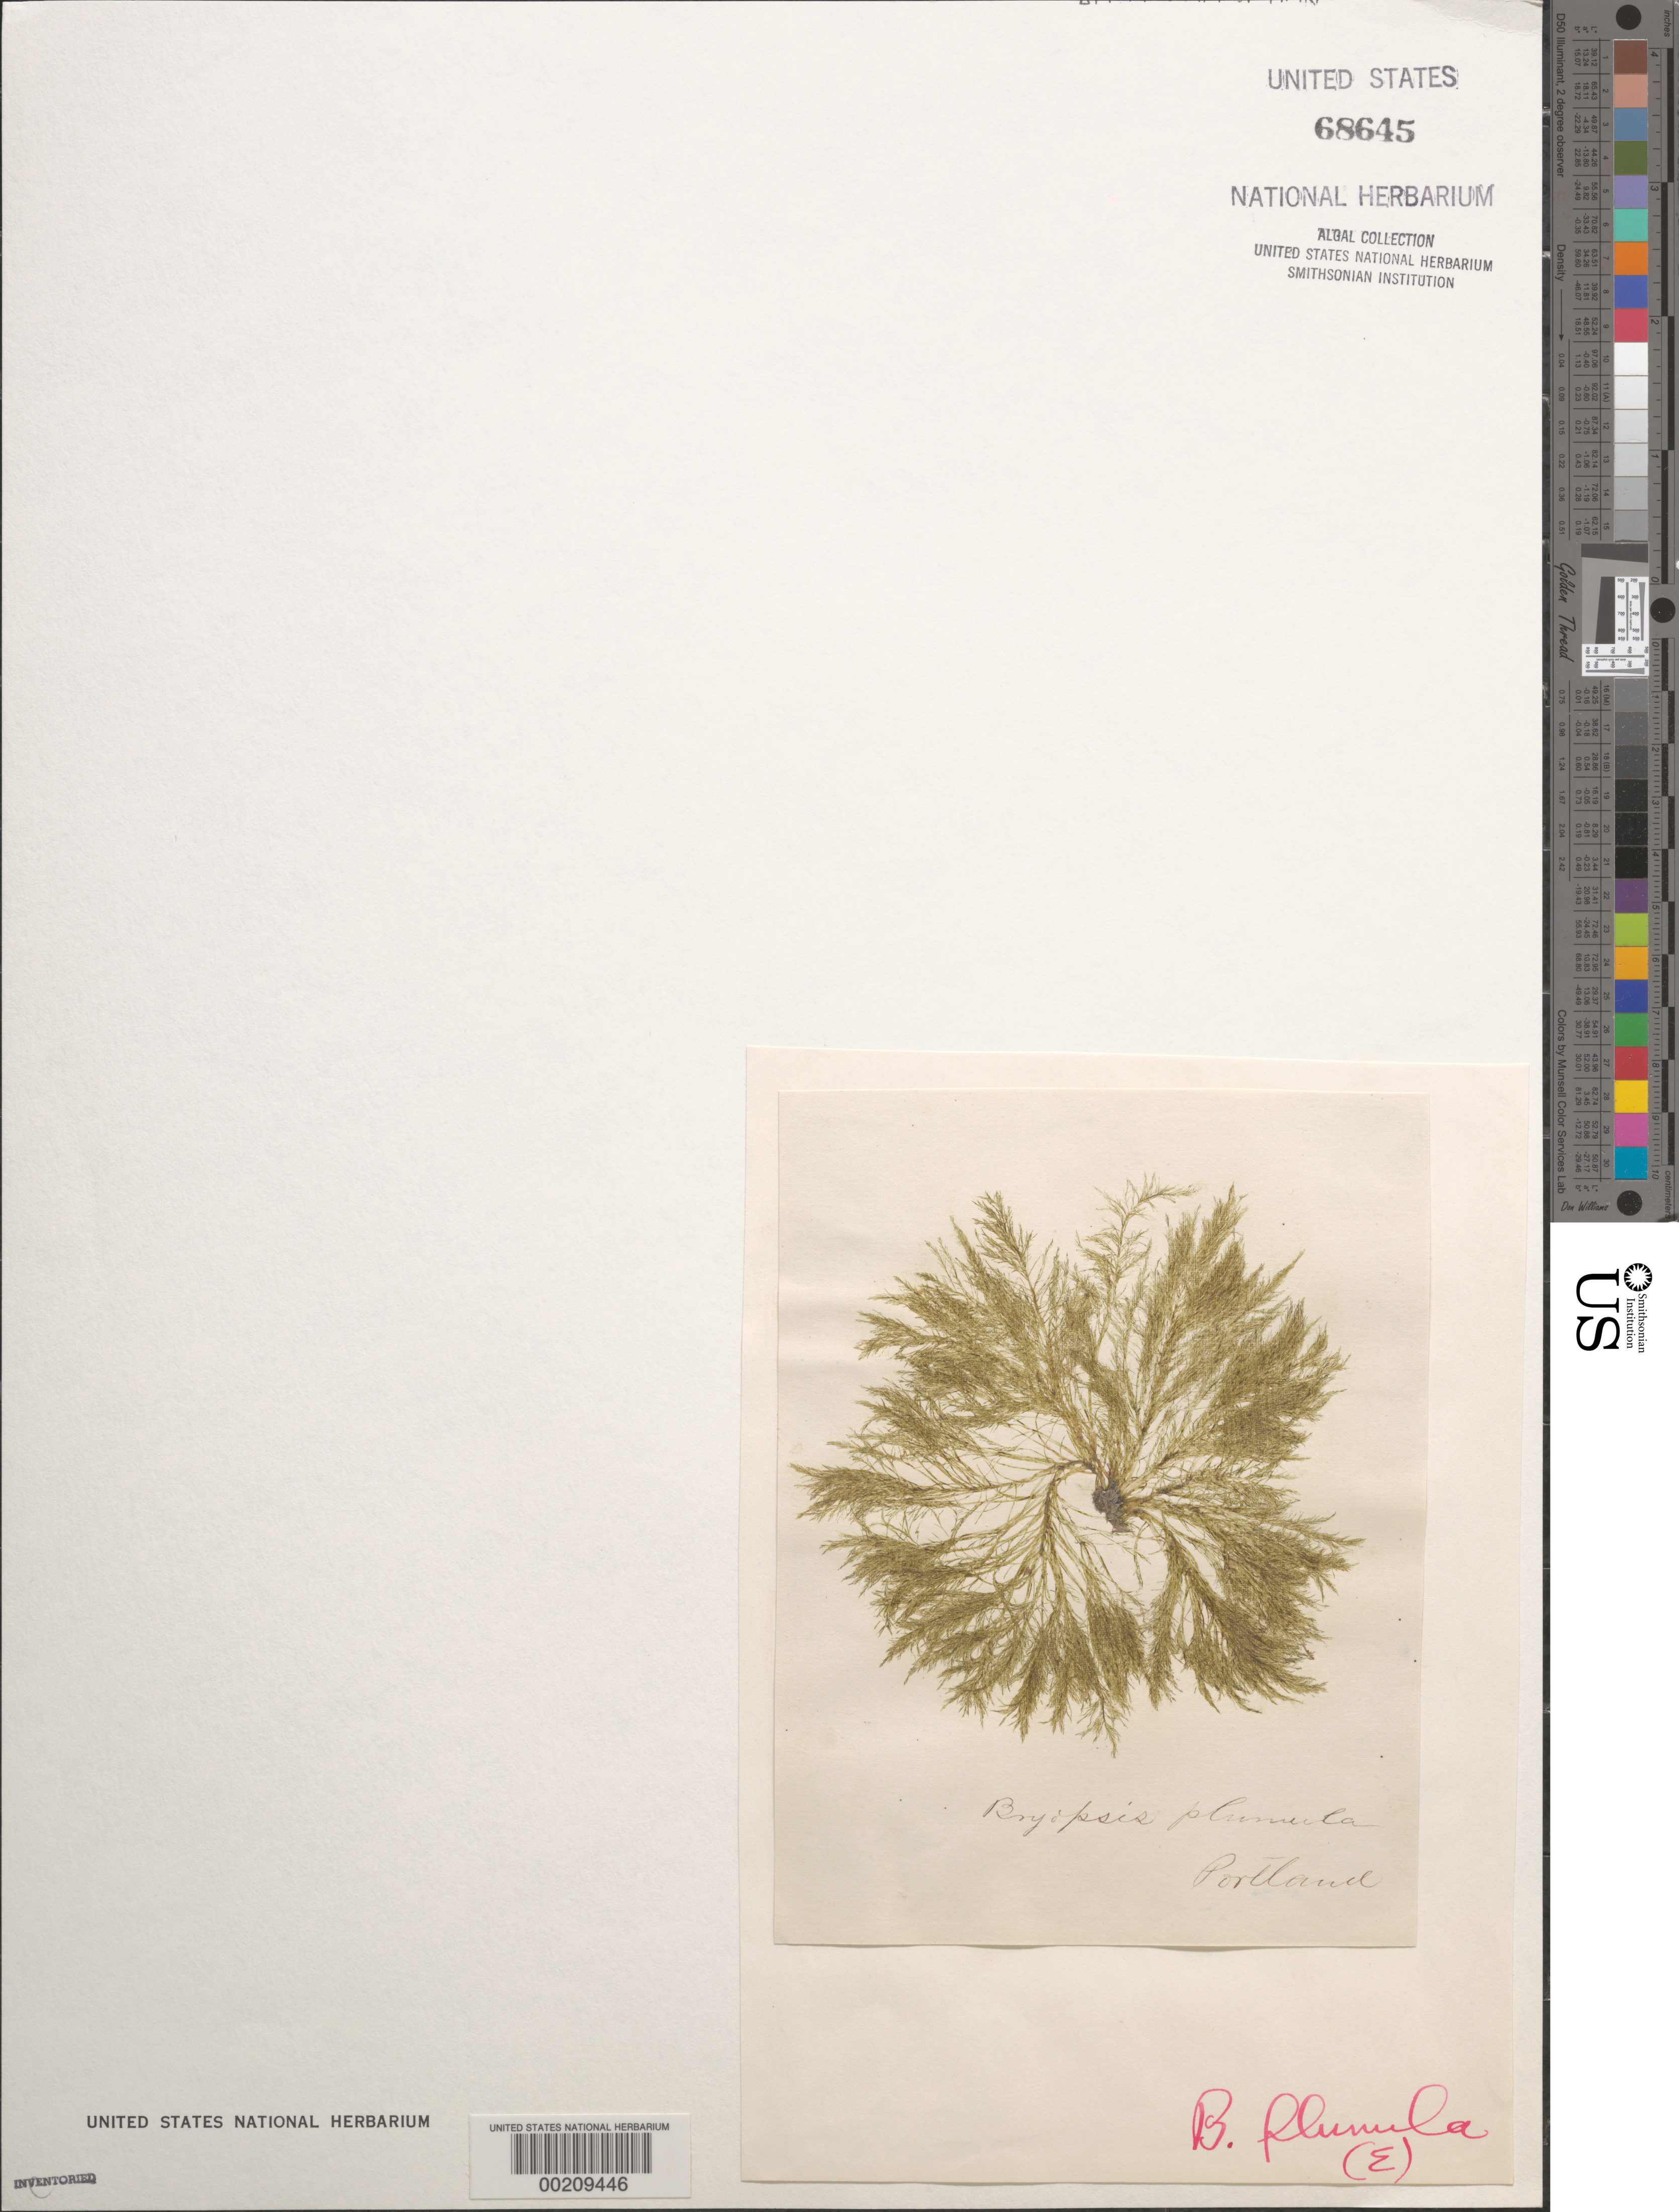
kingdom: Plantae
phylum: Chlorophyta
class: Ulvophyceae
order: Bryopsidales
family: Bryopsidaceae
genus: Bryopsis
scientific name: Bryopsis plumosa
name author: (Huds.) C. Agardh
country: United States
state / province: Maine / Oregon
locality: Portland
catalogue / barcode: US 68645